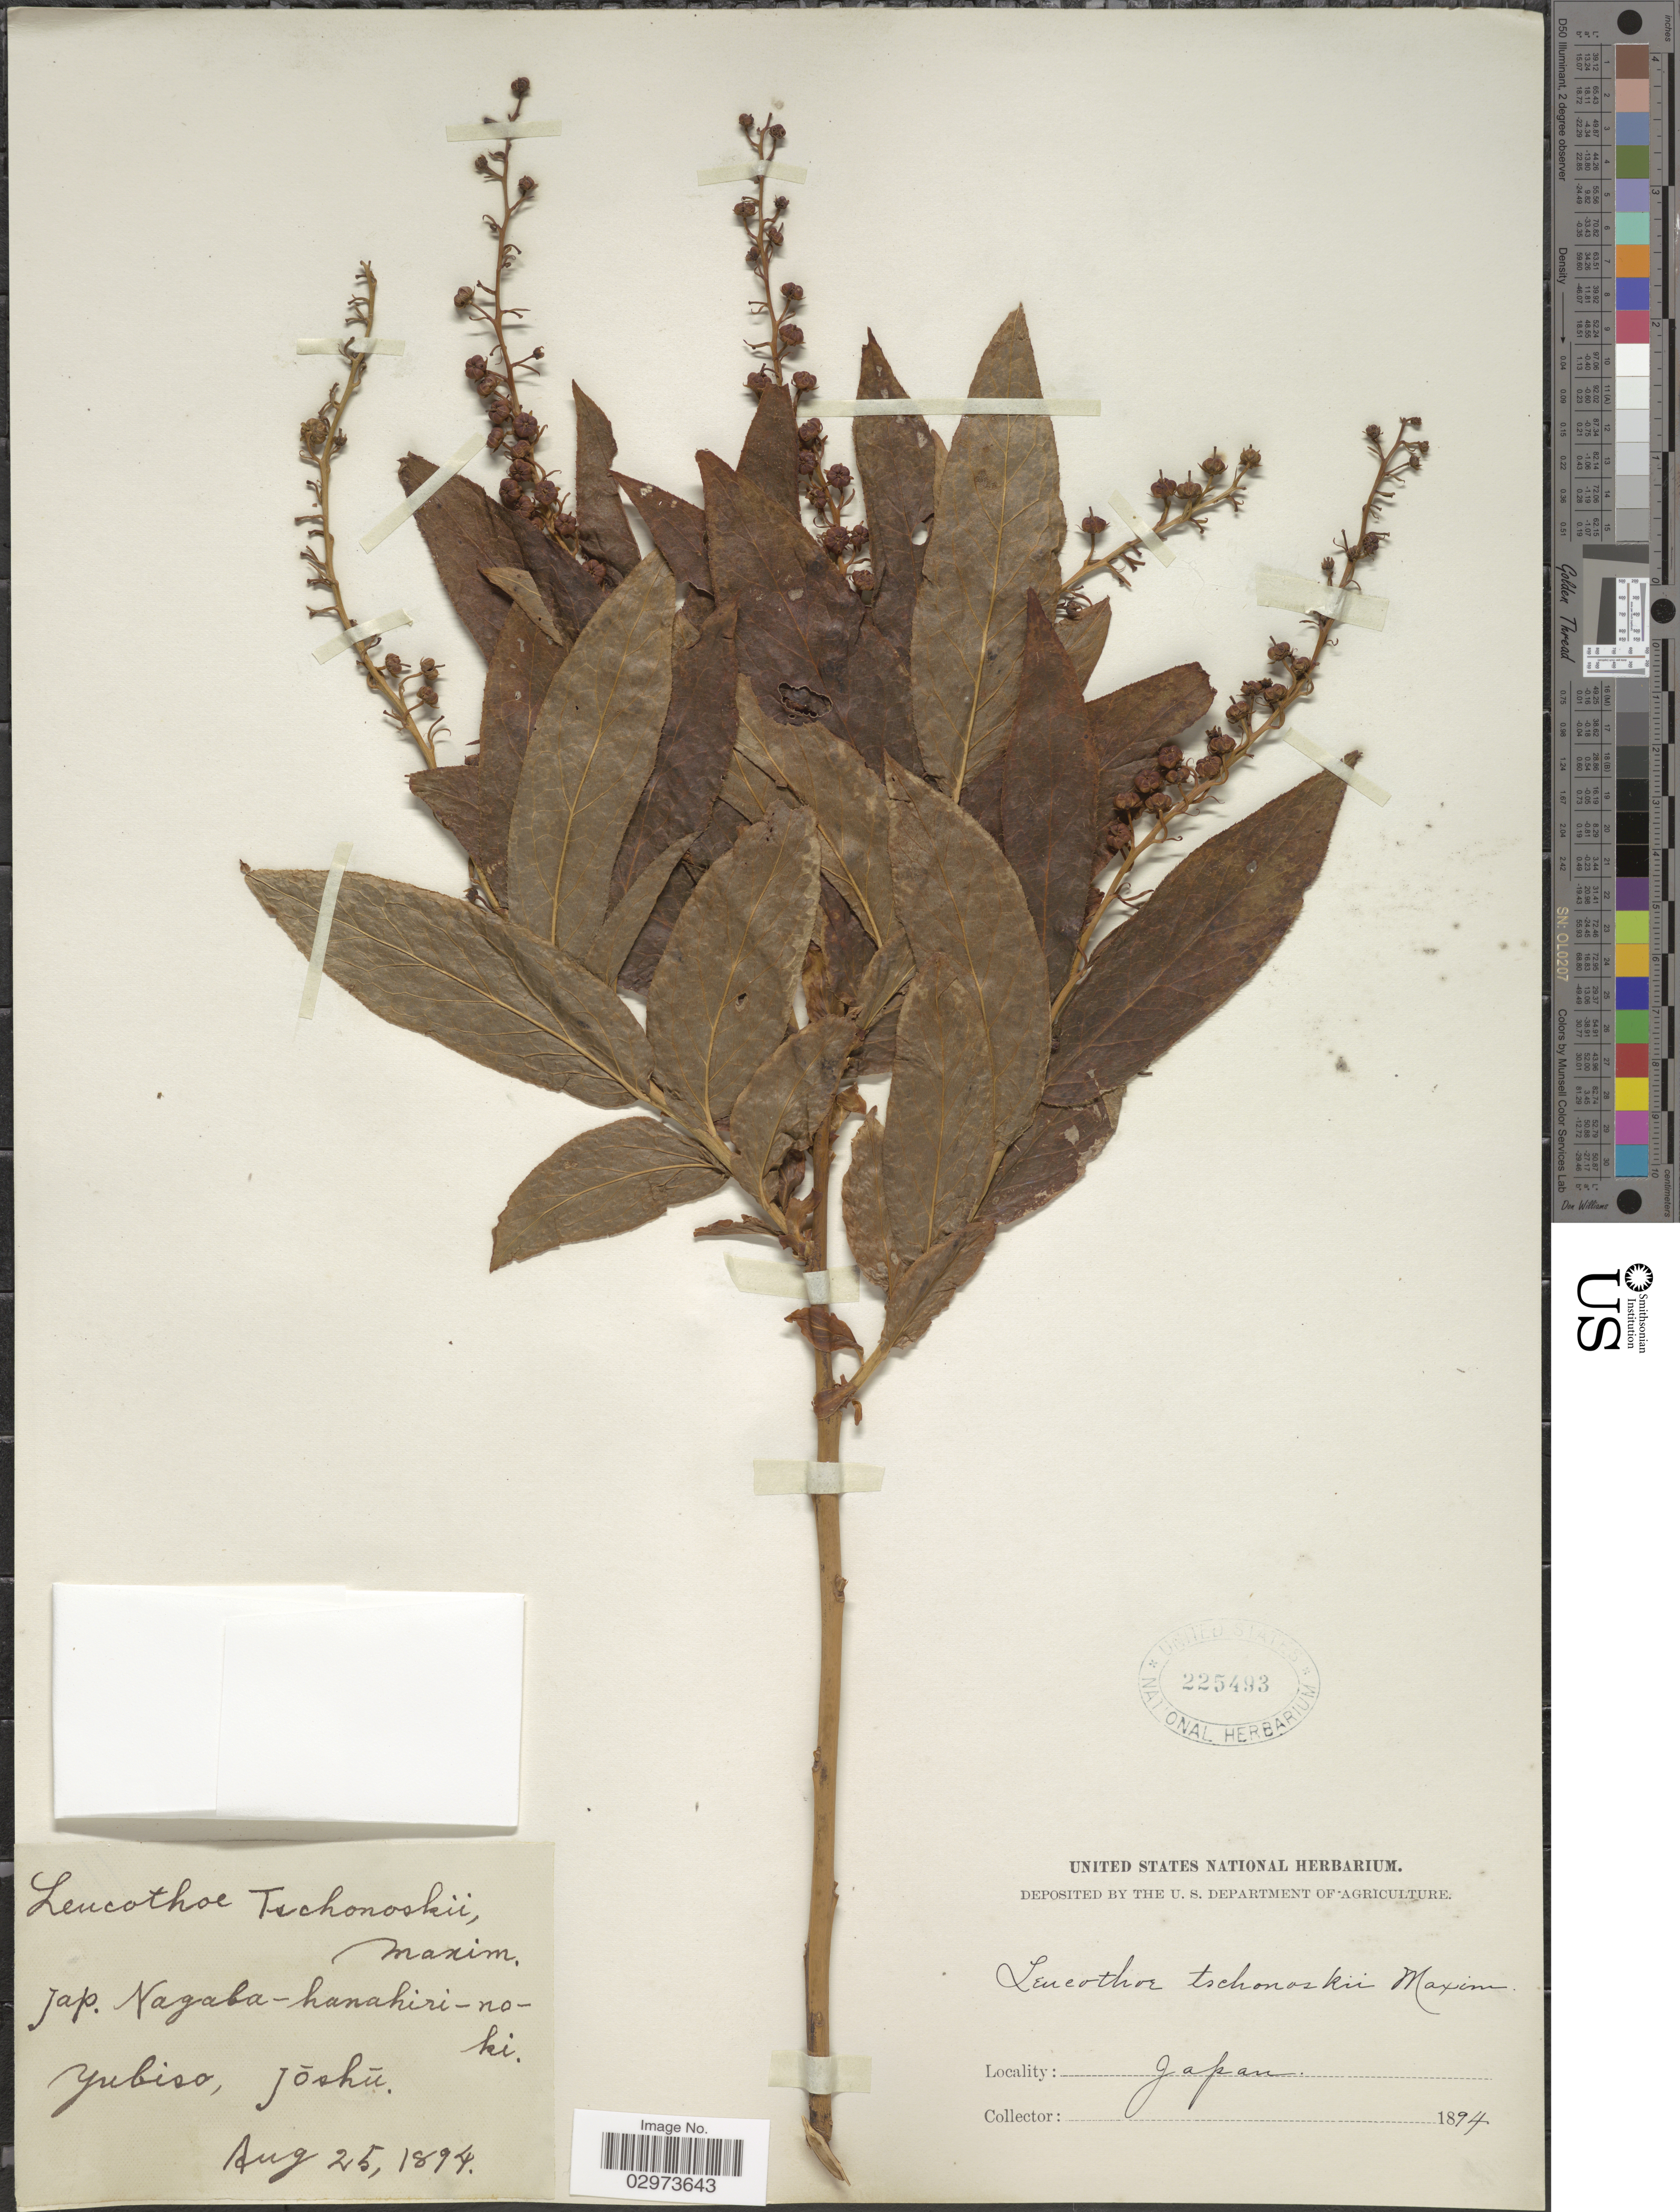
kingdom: Plantae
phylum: Tracheophyta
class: Magnoliopsida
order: Ericales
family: Ericaceae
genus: Leucothoe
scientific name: Leucothoë tschonoskii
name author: Maxim.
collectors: ex herb. United States National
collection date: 1894-08-25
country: Japan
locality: Yubiso, Joshu.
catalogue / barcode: US 225493